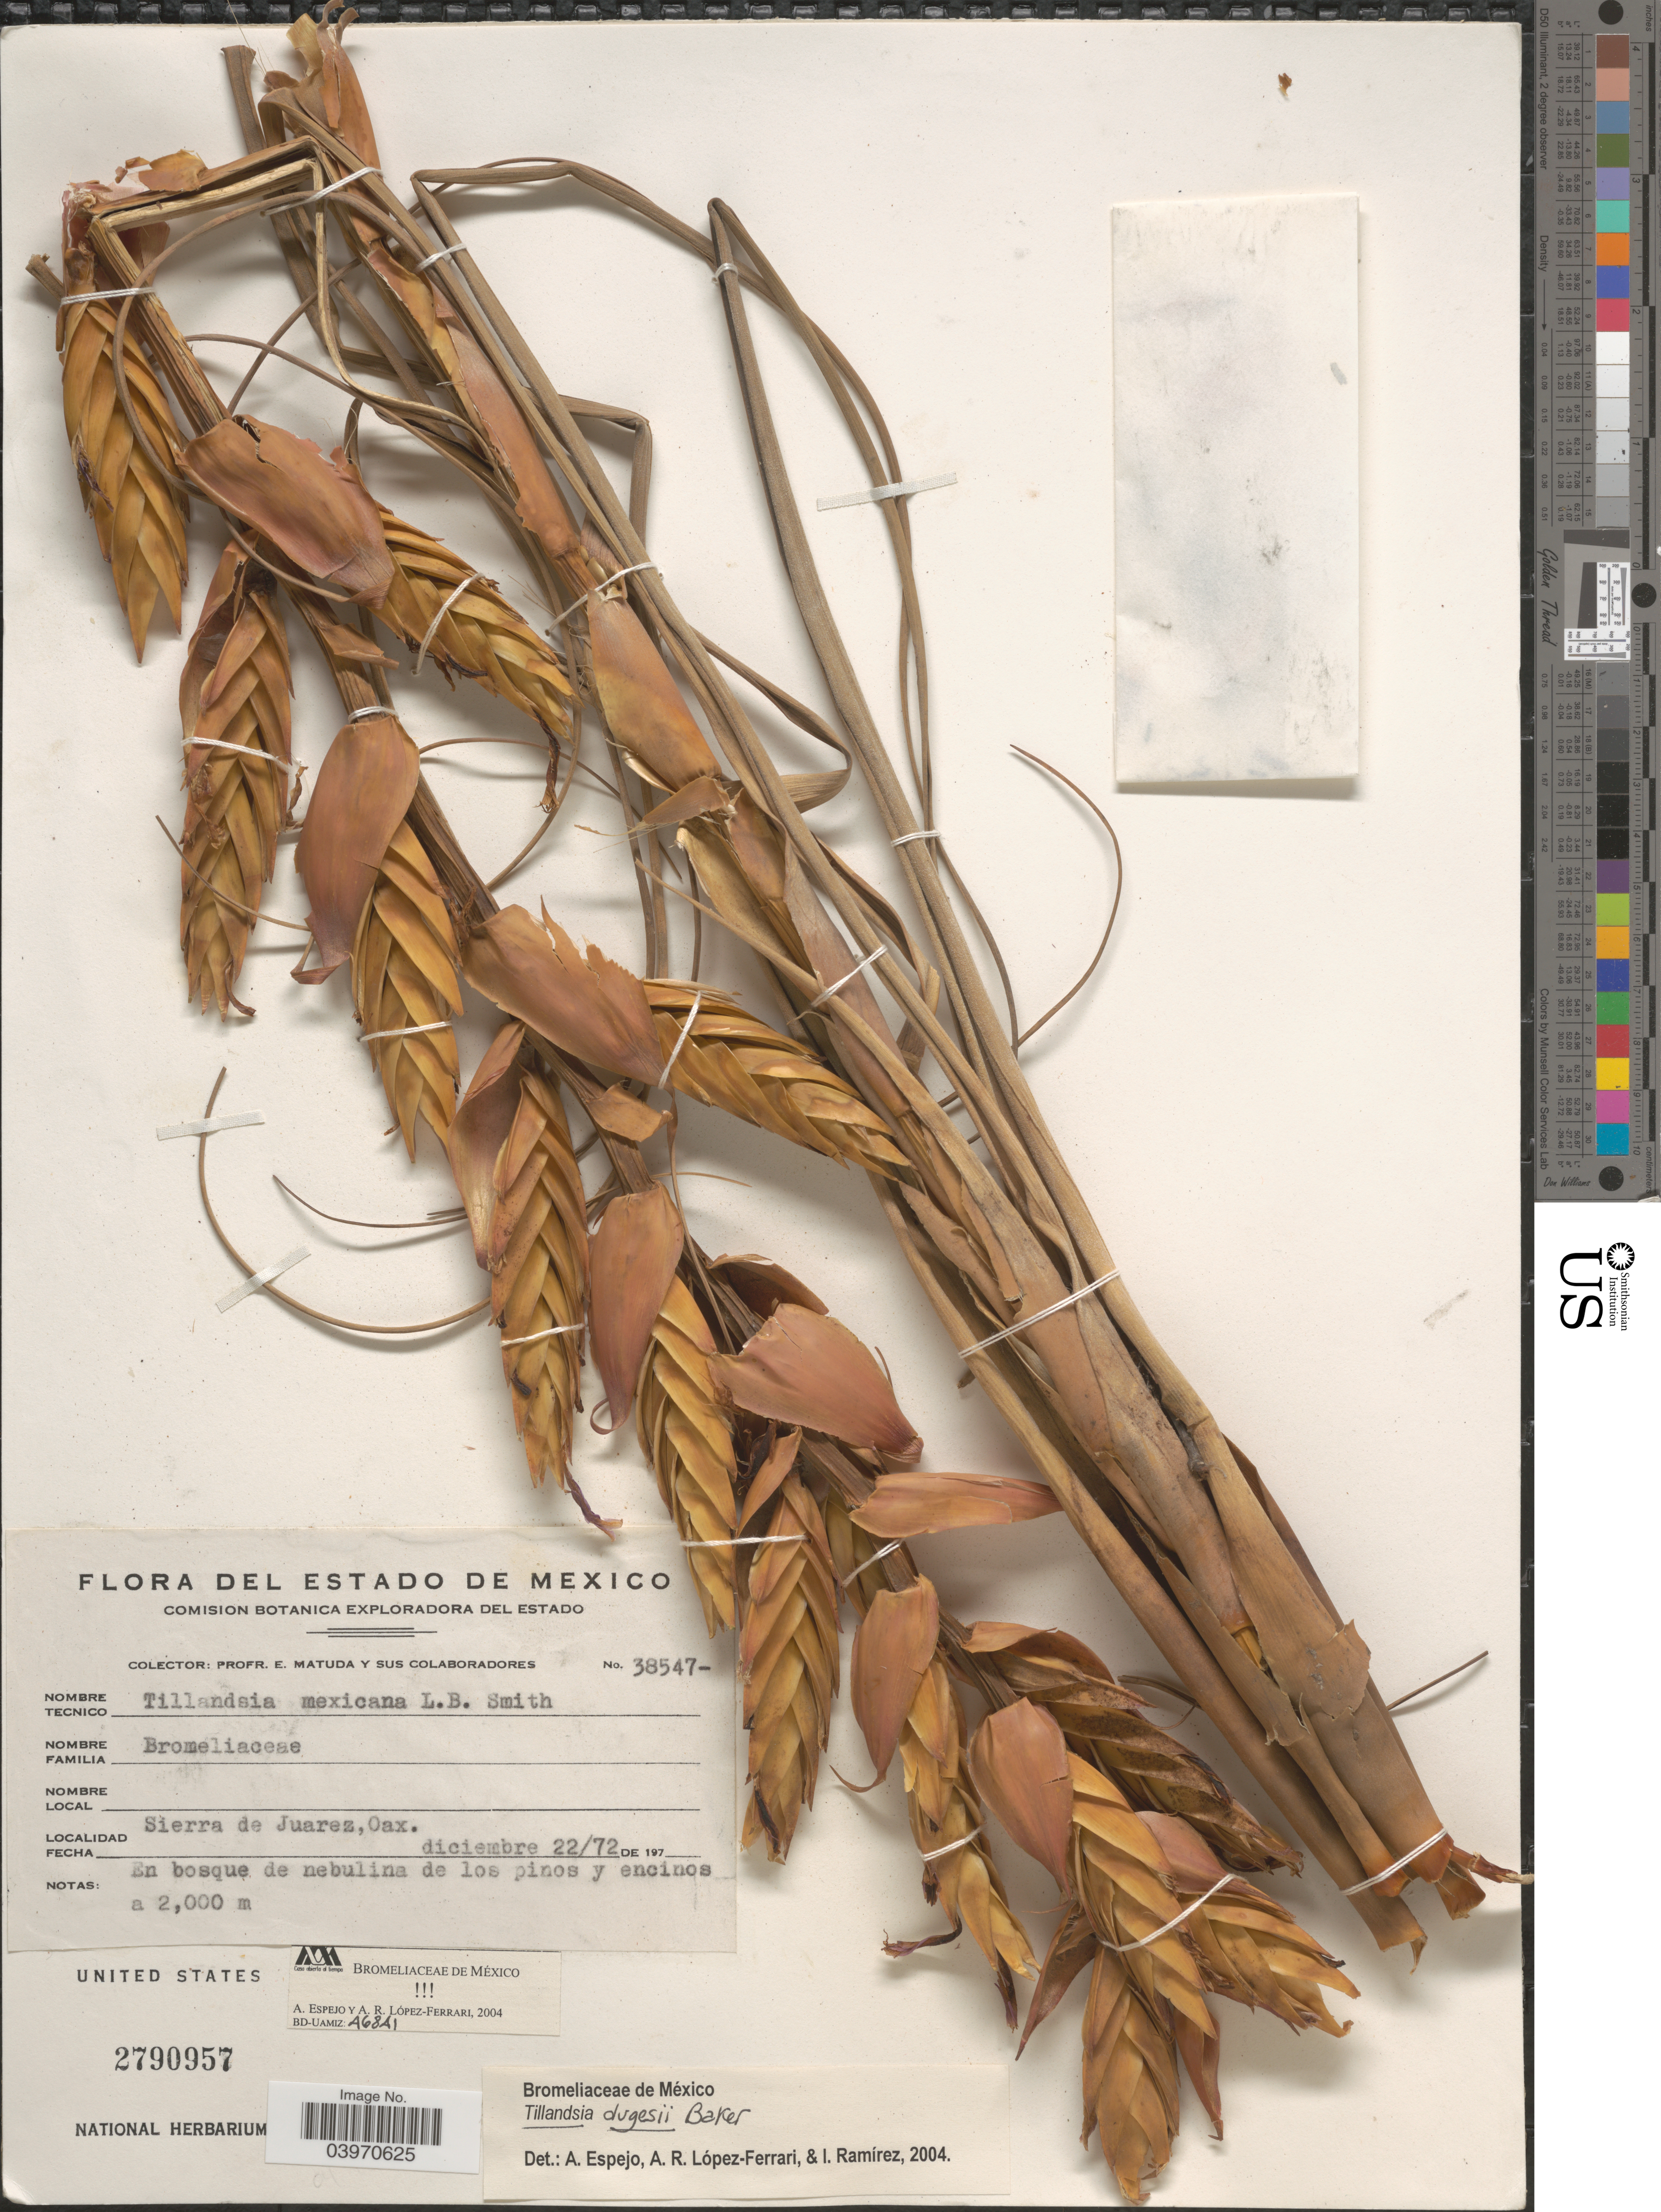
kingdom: Plantae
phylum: Tracheophyta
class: Liliopsida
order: Poales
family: Bromeliaceae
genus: Tillandsia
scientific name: Tillandsia dugesii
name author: Baker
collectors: E. Matuda & Sus Colaboradores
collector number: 38547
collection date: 1972-12-22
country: Mexico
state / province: Oaxaca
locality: Sierra de Juarez.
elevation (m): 2000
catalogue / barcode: US 2790957